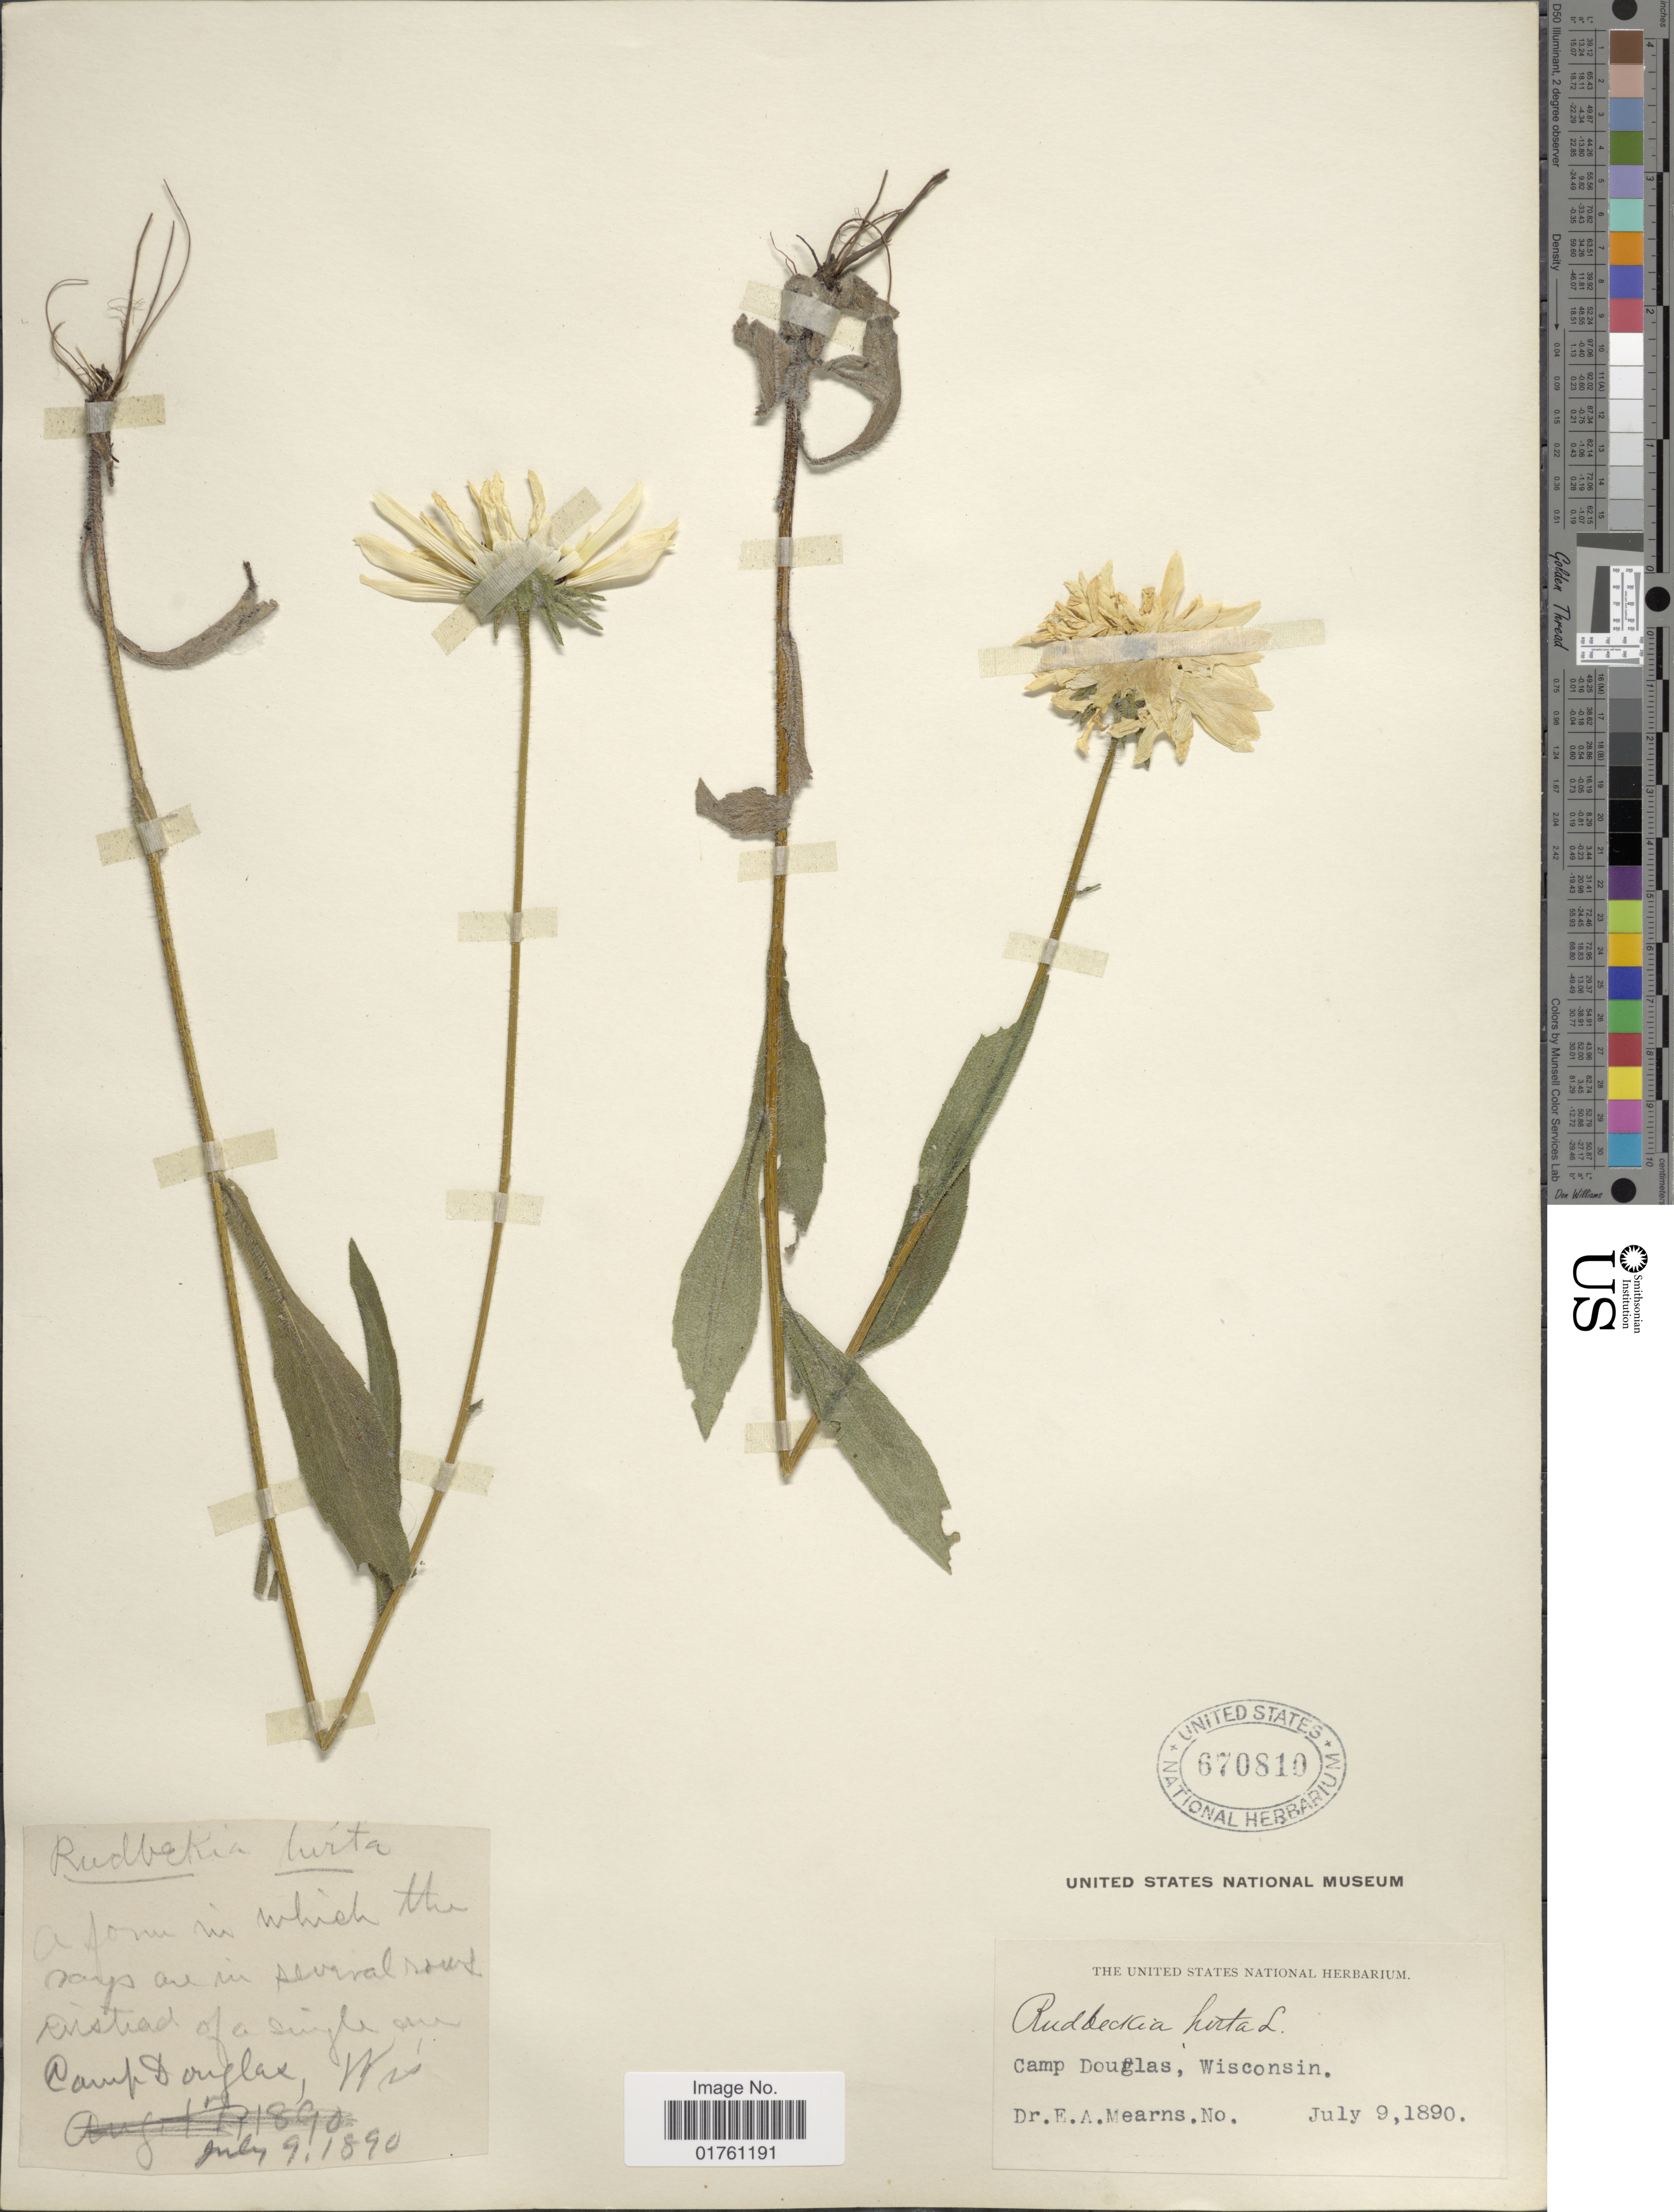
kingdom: Plantae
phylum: Tracheophyta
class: Magnoliopsida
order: Asterales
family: Asteraceae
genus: Rudbeckia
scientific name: Rudbeckia hirta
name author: L.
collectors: E. A. Mearns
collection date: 1890-07-09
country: United States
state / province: Wisconsin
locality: Camp Douglas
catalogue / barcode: US 670810